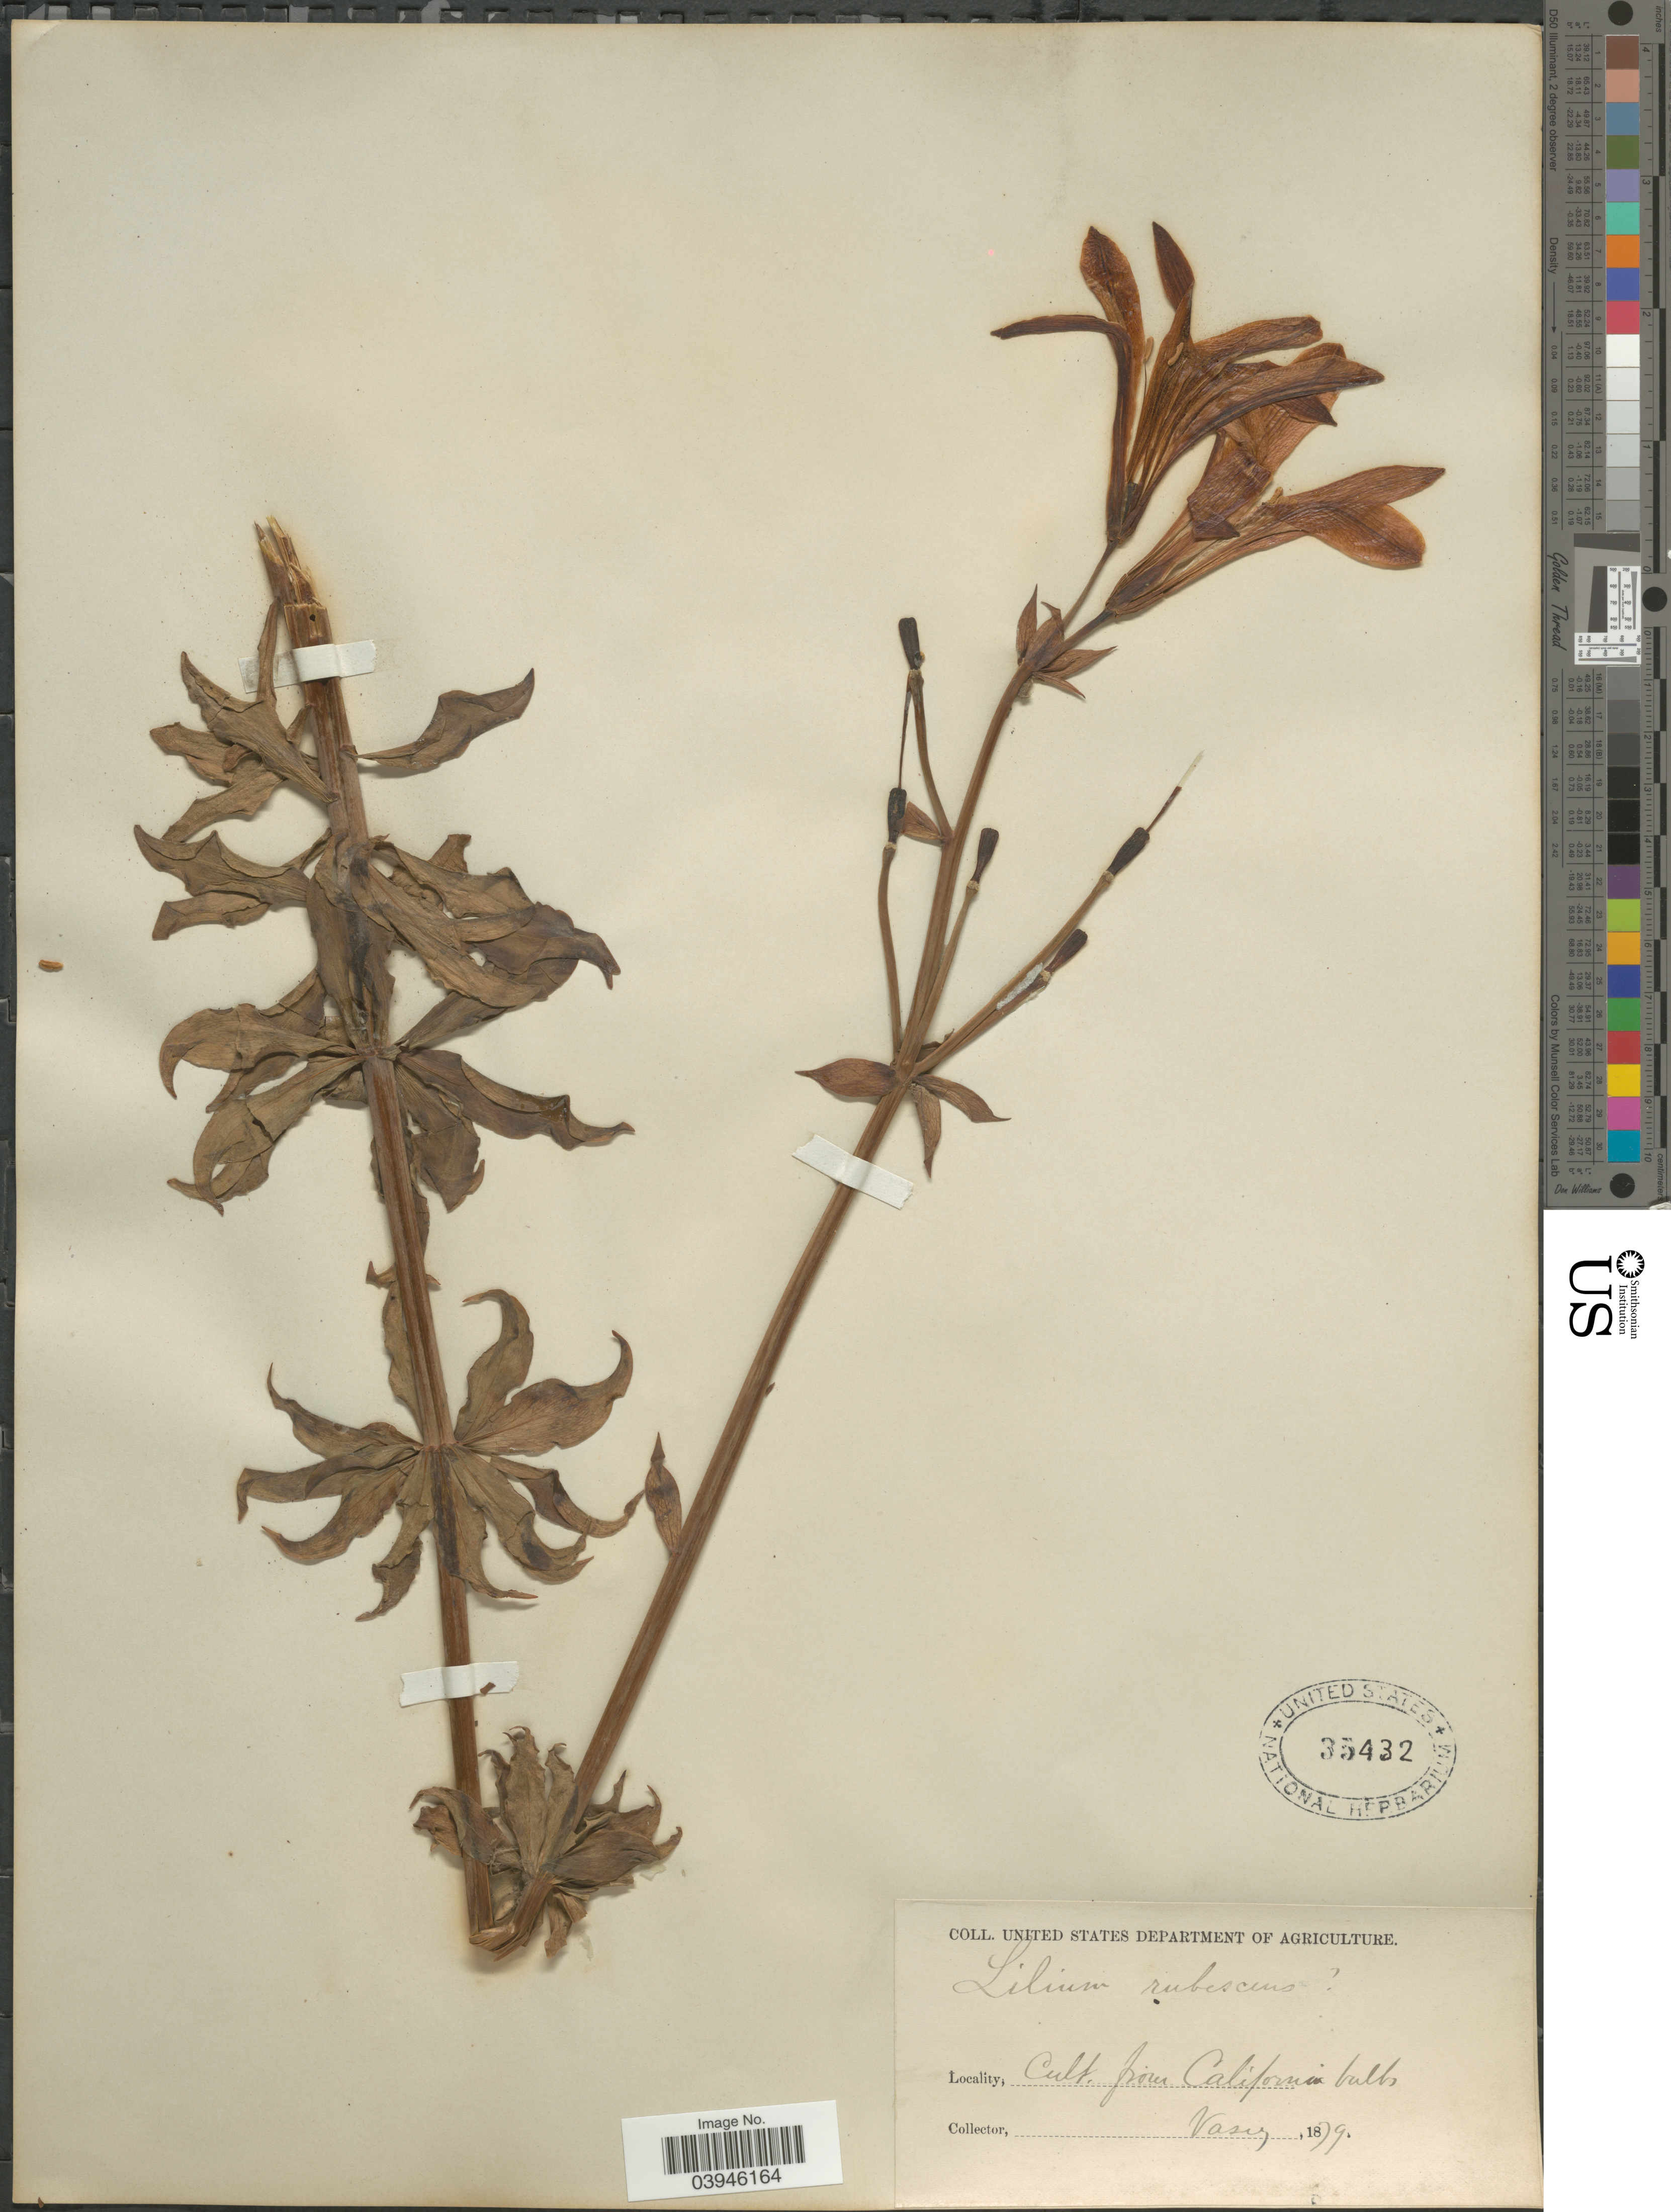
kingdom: Plantae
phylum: Tracheophyta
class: Liliopsida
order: Liliales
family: Liliaceae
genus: Lilium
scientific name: Lilium rubescens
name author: S. Watson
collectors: Vasey, --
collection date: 1879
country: United States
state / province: California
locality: California Mts.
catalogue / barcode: US 35432